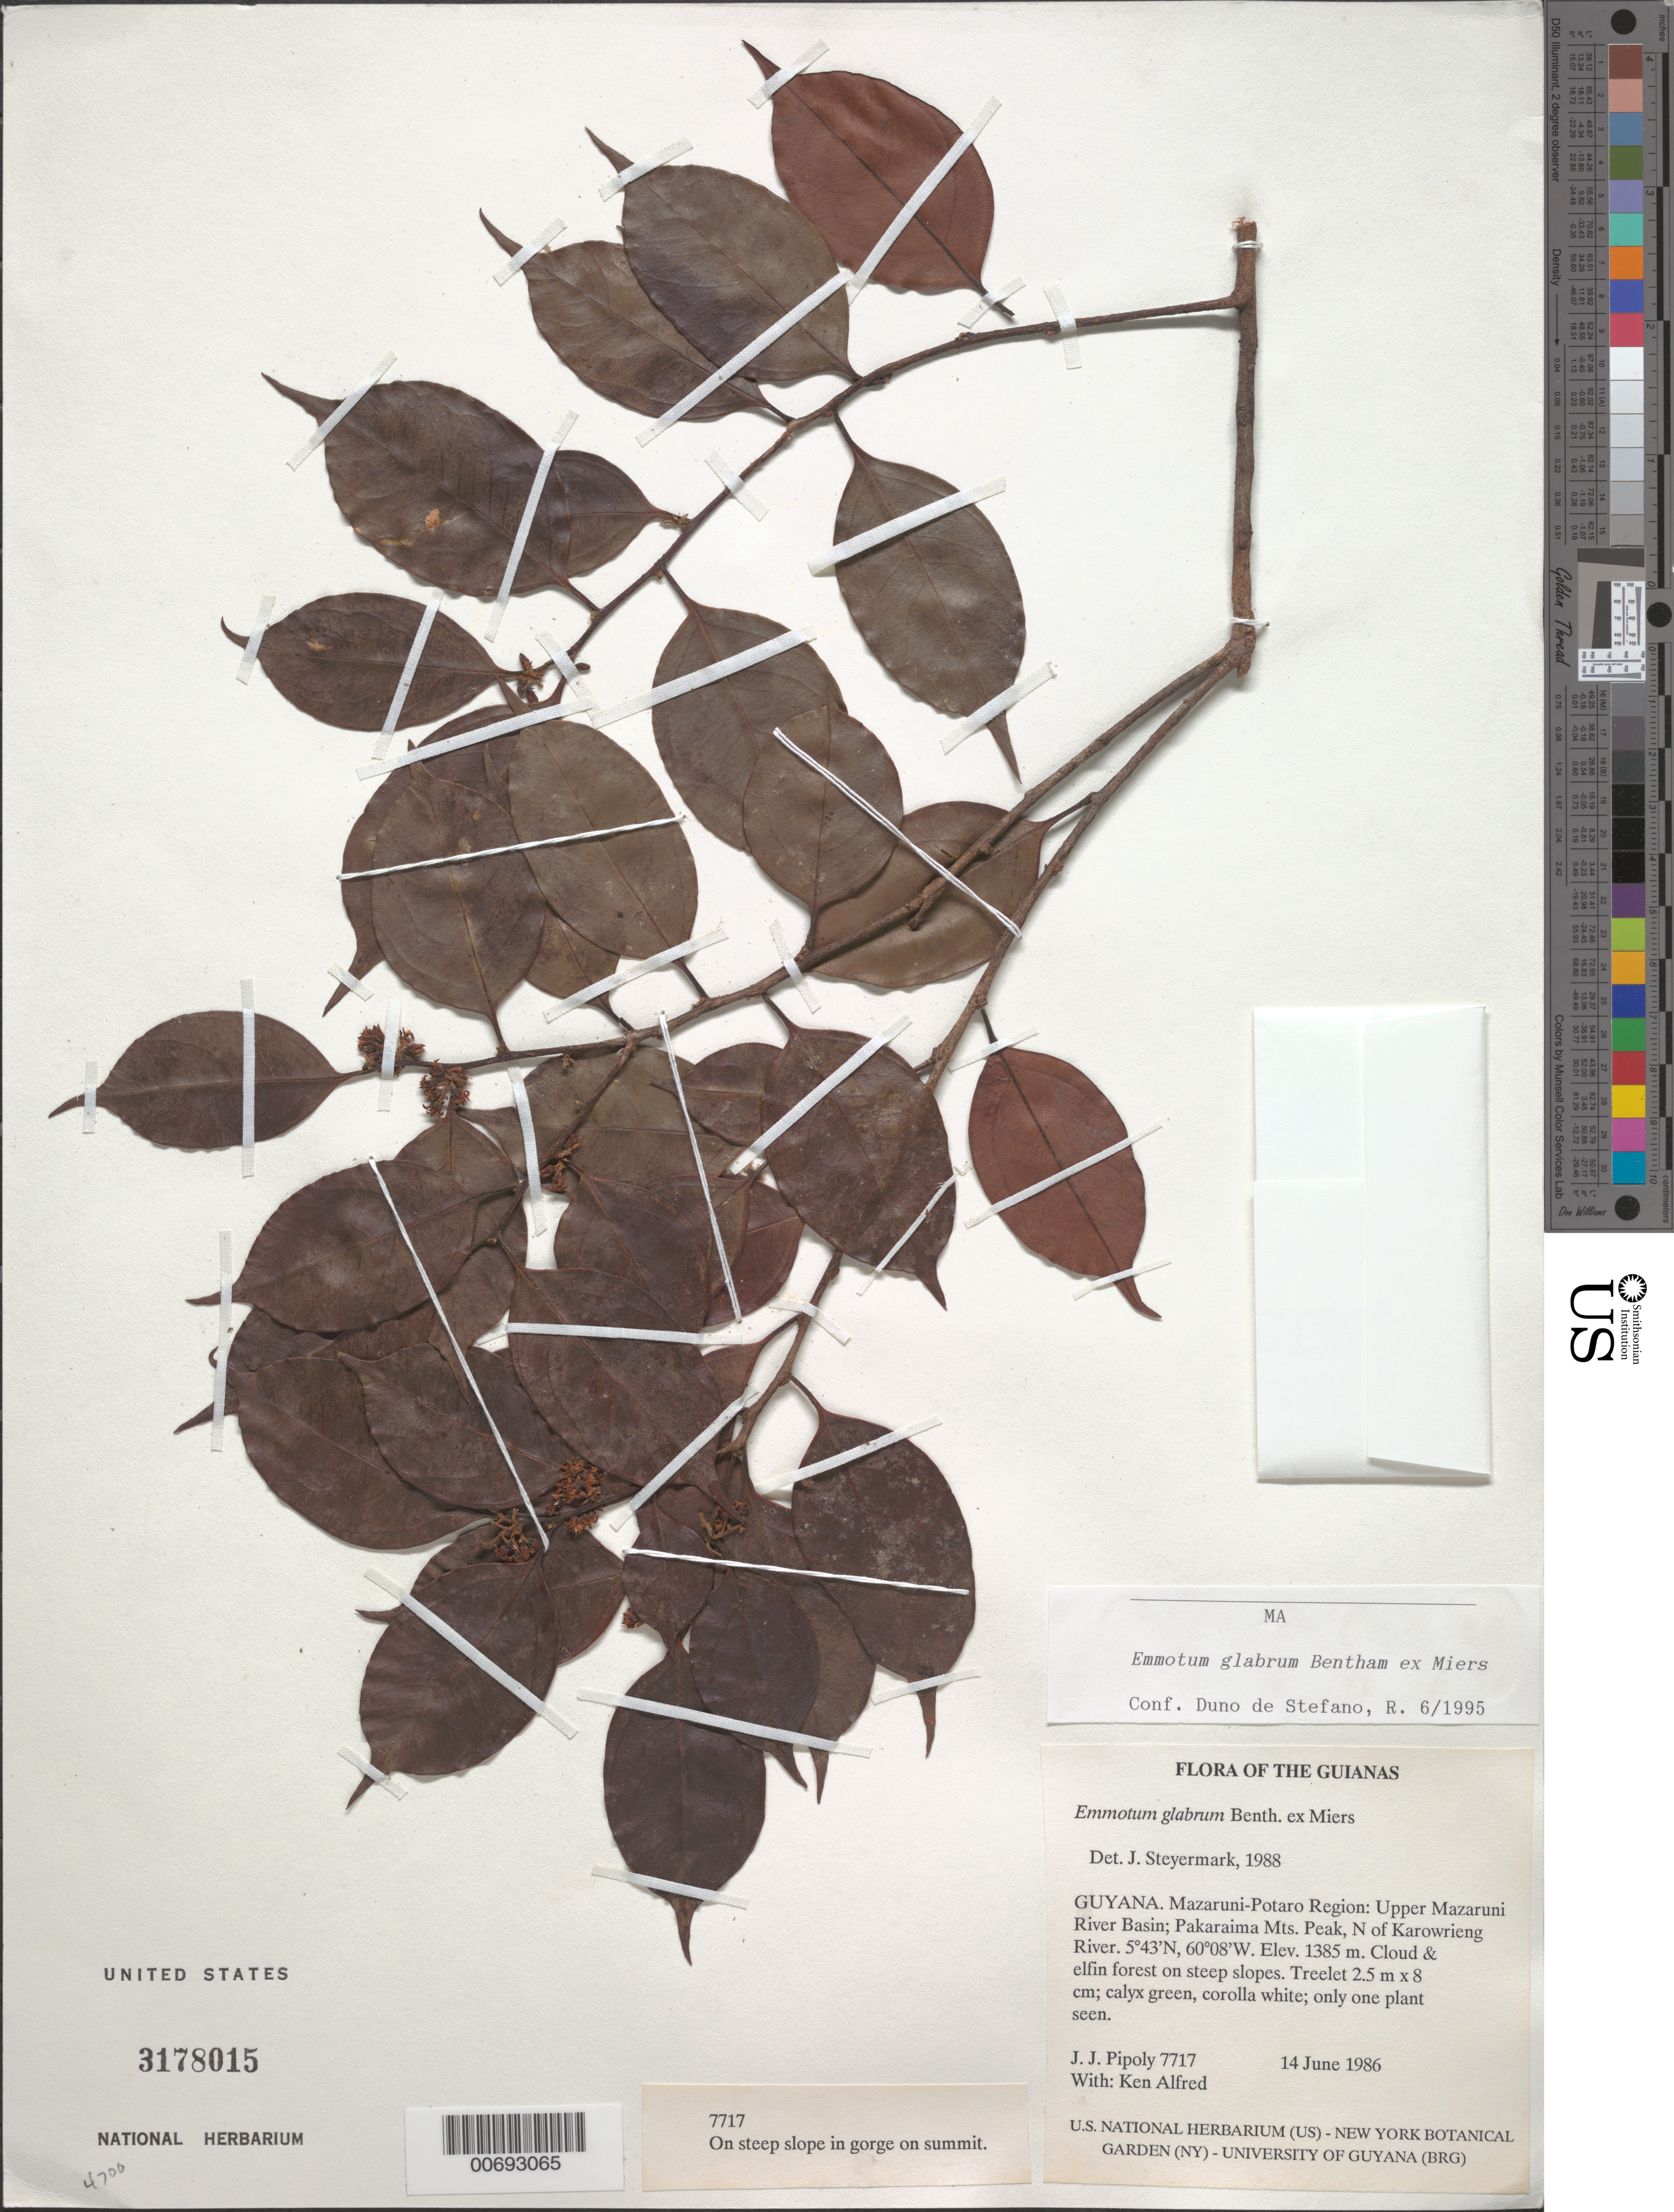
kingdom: Plantae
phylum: Tracheophyta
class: Magnoliopsida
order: Metteniusales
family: Metteniusaceae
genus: Emmotum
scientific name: Emmotum glabrum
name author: Benth. ex Miers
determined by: Duno de Stefano, R.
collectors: J. J. Pipoly & K. Alfred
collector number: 7717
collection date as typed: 14 June 1986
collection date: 1986-06-14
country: Guyana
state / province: Cuyuni-Mazaruni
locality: Upper Mazaruni River Basin; Pakaraima Mts. Peak, N of Karowrieng River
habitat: Cloud & elfin forest on steep slopes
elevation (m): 1385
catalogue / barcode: US 3178015